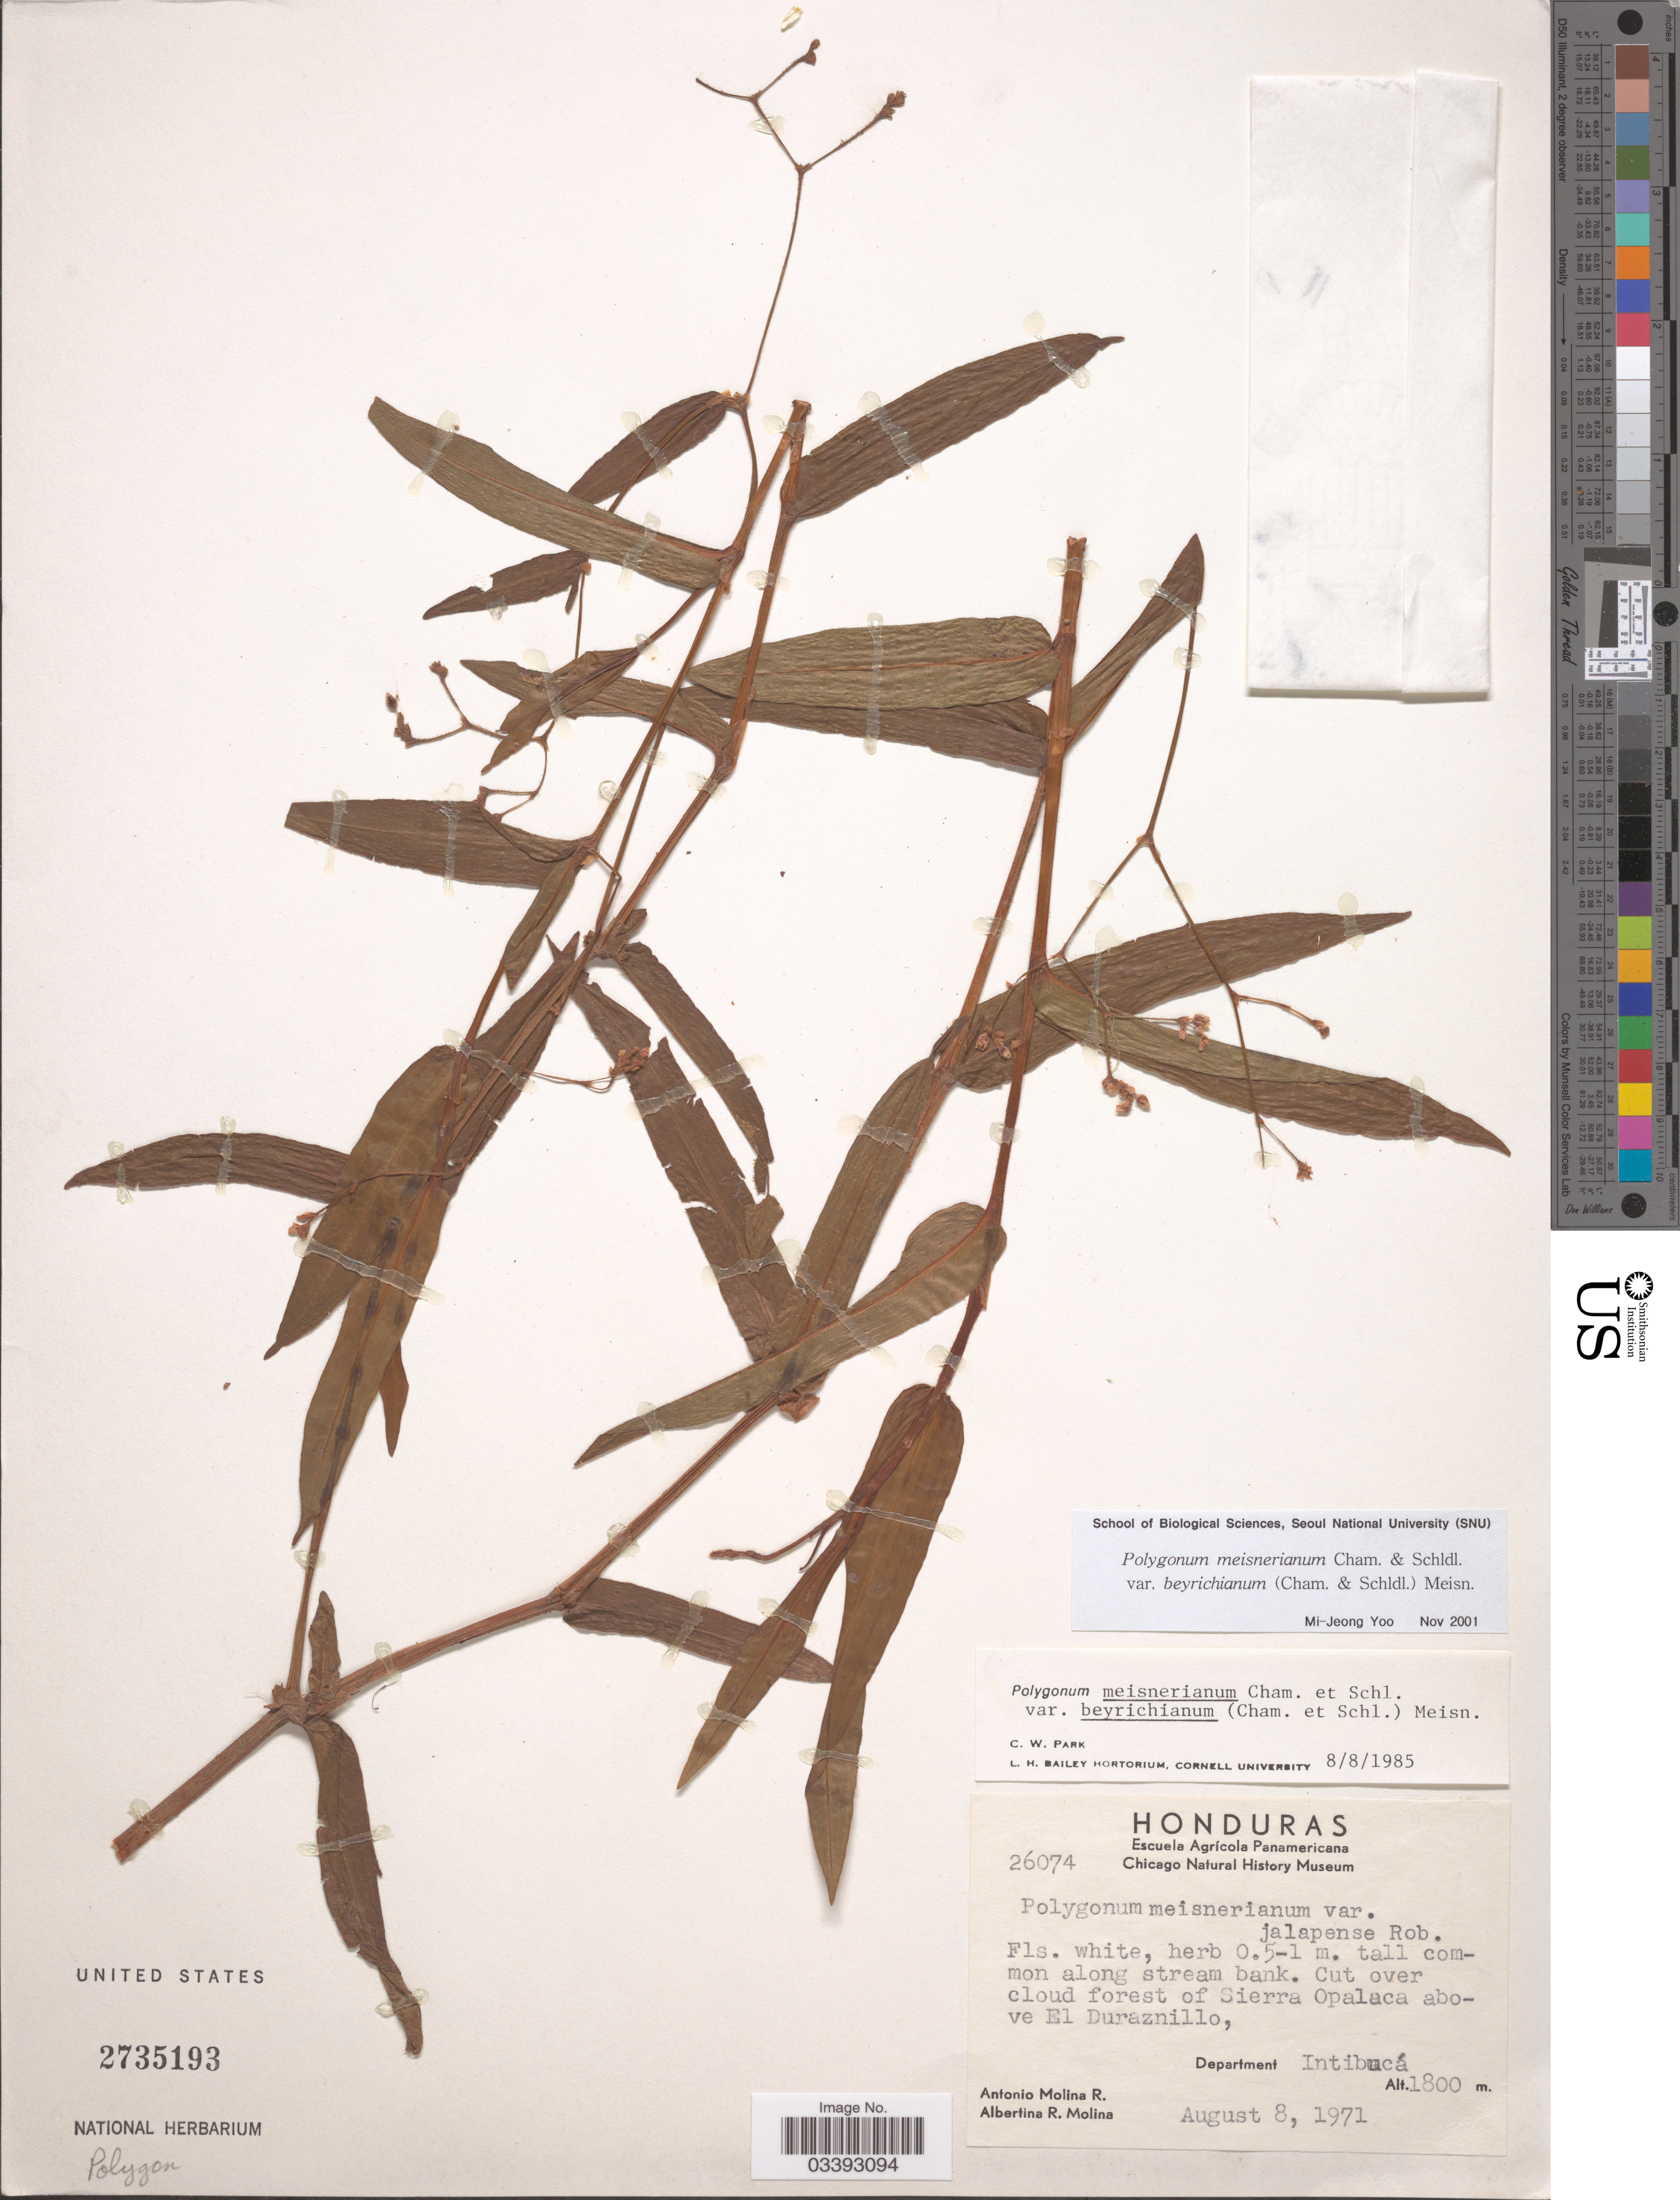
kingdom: Plantae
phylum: Tracheophyta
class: Magnoliopsida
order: Caryophyllales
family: Polygonaceae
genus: Persicaria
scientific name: Persicaria sp.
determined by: Atha, D. E.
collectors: A. Molina R. & A. R. Molina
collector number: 26074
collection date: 1971-08-08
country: Honduras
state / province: Intibuca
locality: Cut over cloud forest of Sierra Opalaca above El Duraznillo, Department Intibucá.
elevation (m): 1800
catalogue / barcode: US 2735193